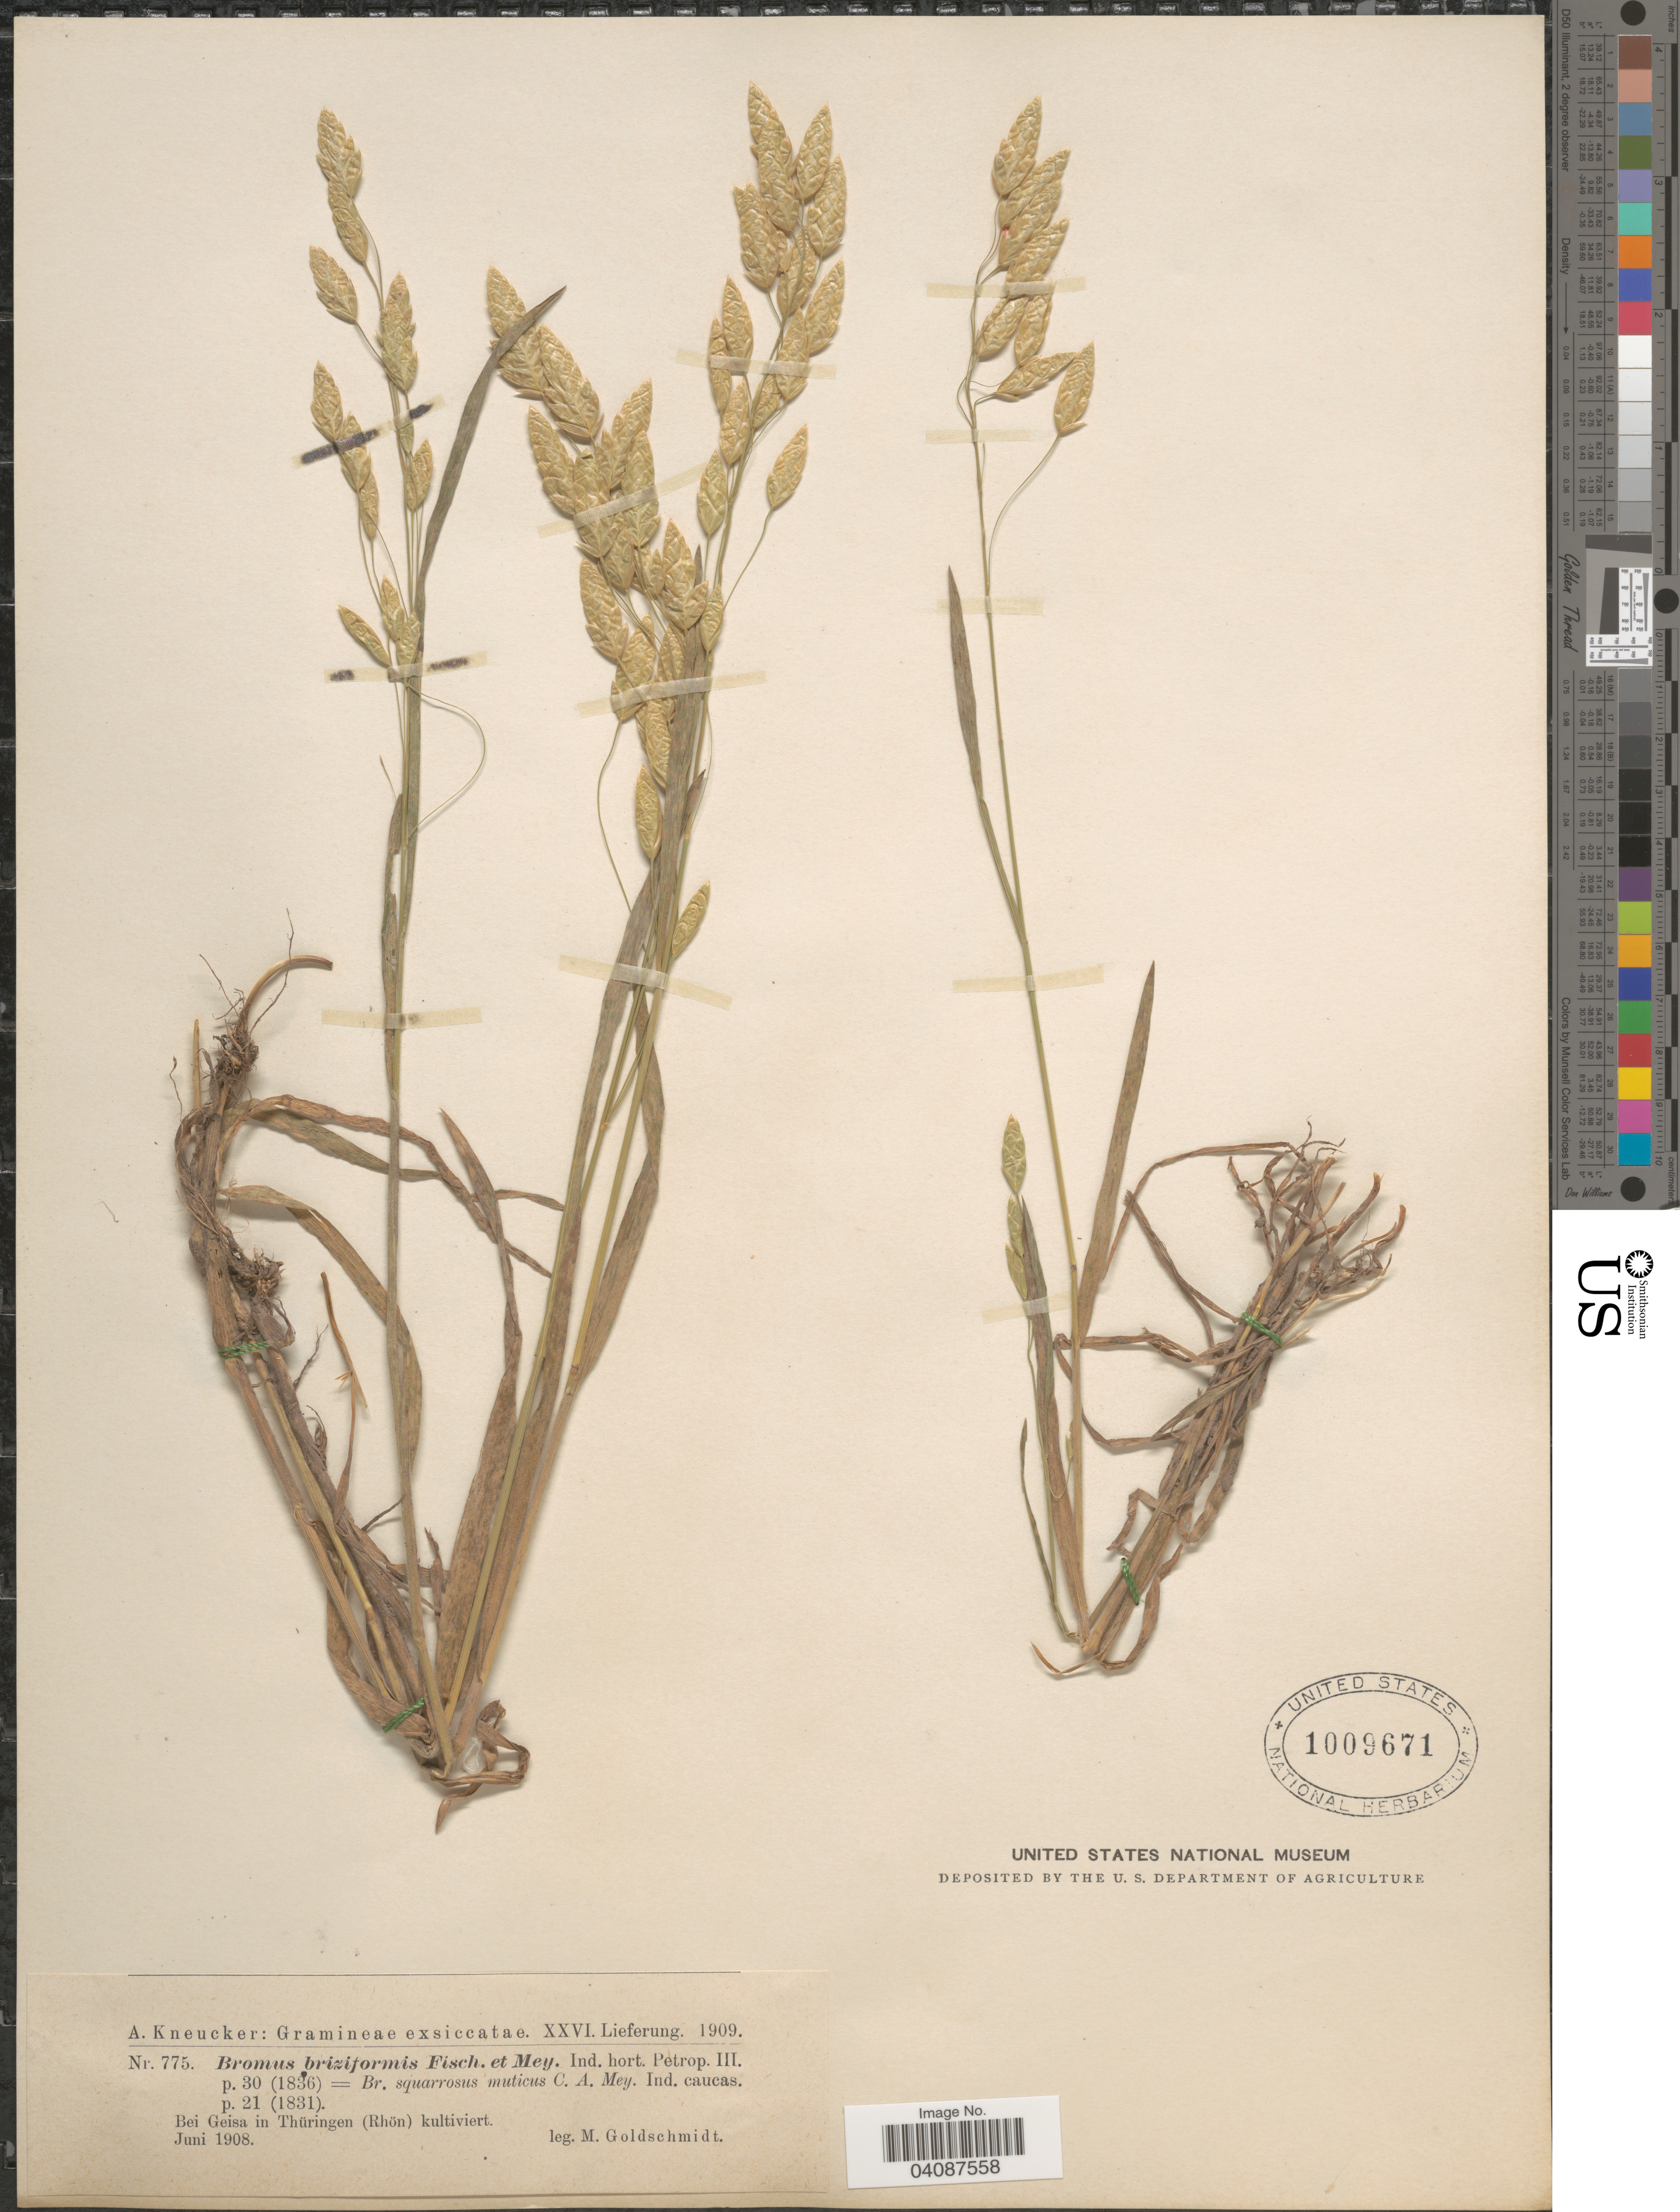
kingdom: Plantae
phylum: Tracheophyta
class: Liliopsida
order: Poales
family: Poaceae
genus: Bromus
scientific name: Bromus briziformis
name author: Fisch. & C.A. Mey.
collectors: M. Goldschmidt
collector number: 775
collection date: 1908-06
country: Germany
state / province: Thuringia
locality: Bei Geisa in Thüringen (Rhön).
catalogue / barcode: US 1009671